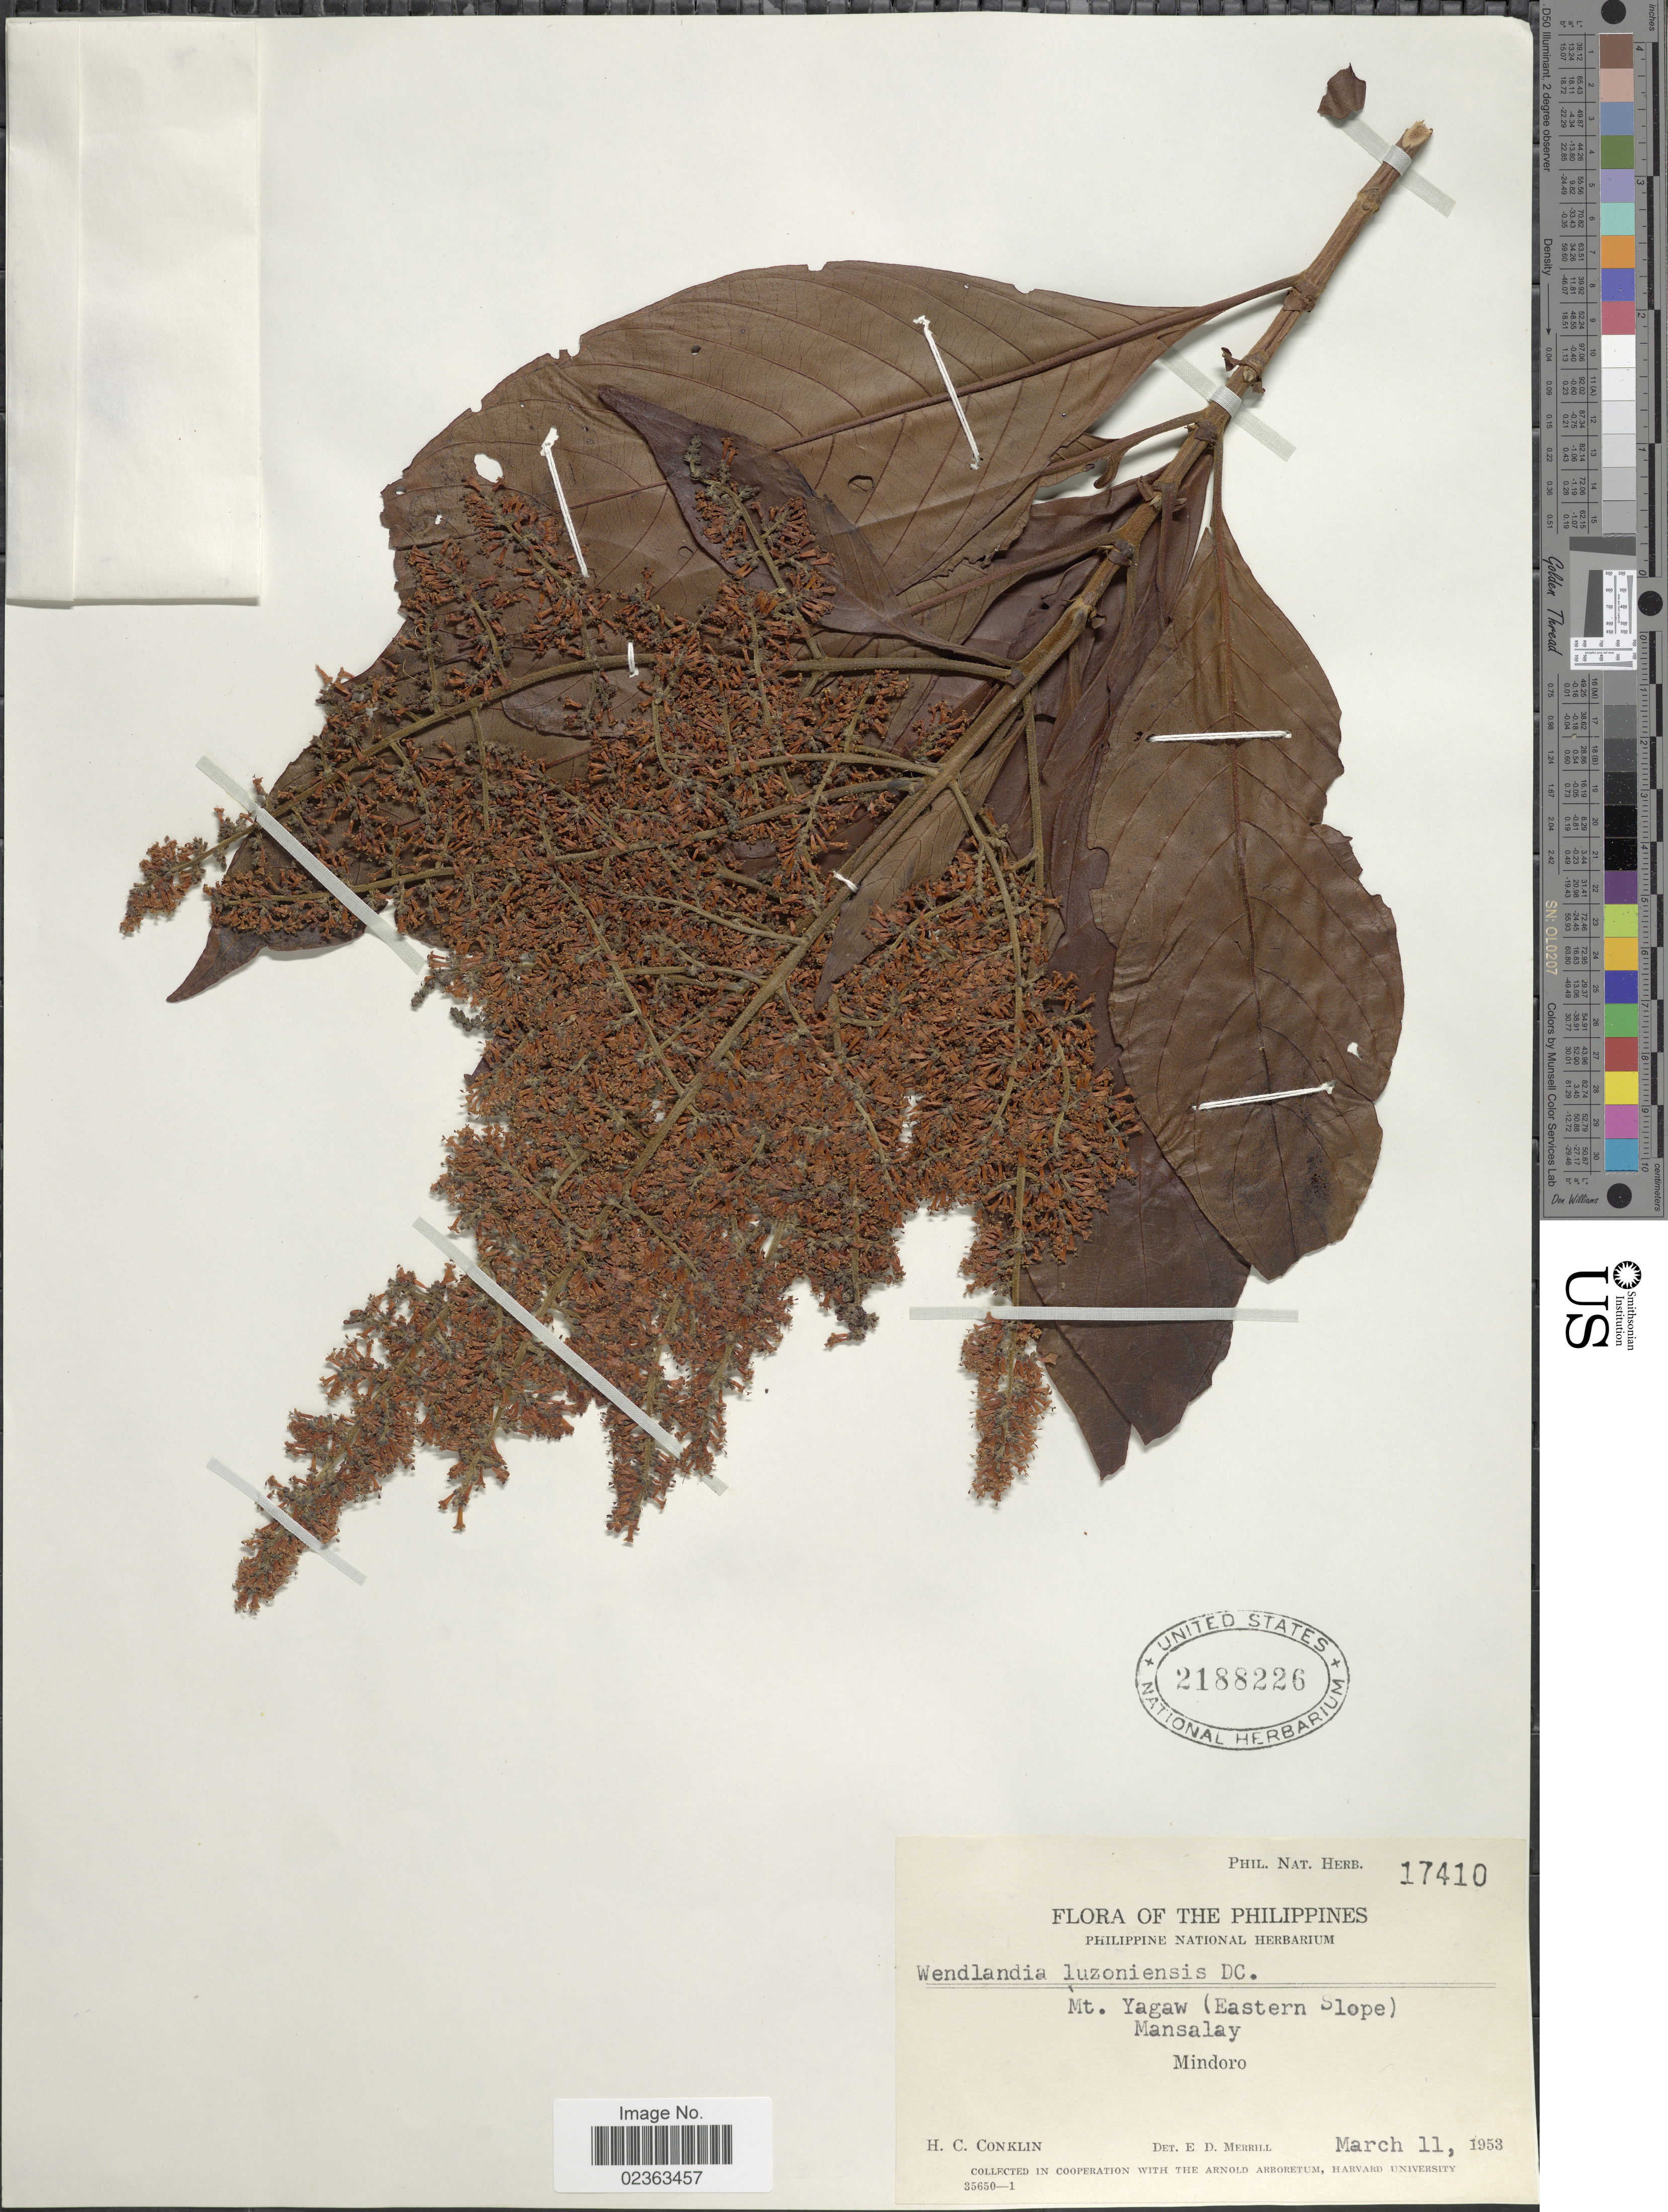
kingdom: Plantae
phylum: Tracheophyta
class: Magnoliopsida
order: Gentianales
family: Rubiaceae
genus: Wendlandia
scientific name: Wendlandia luzoniensis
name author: DC.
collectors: H. Conklin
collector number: Phil. Nat.17410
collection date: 1953-03-11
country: Philippines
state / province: Mimaropa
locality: Mt. Yagaw (Eastern Slope), Mansalay, Mindoro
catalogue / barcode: US 2188226